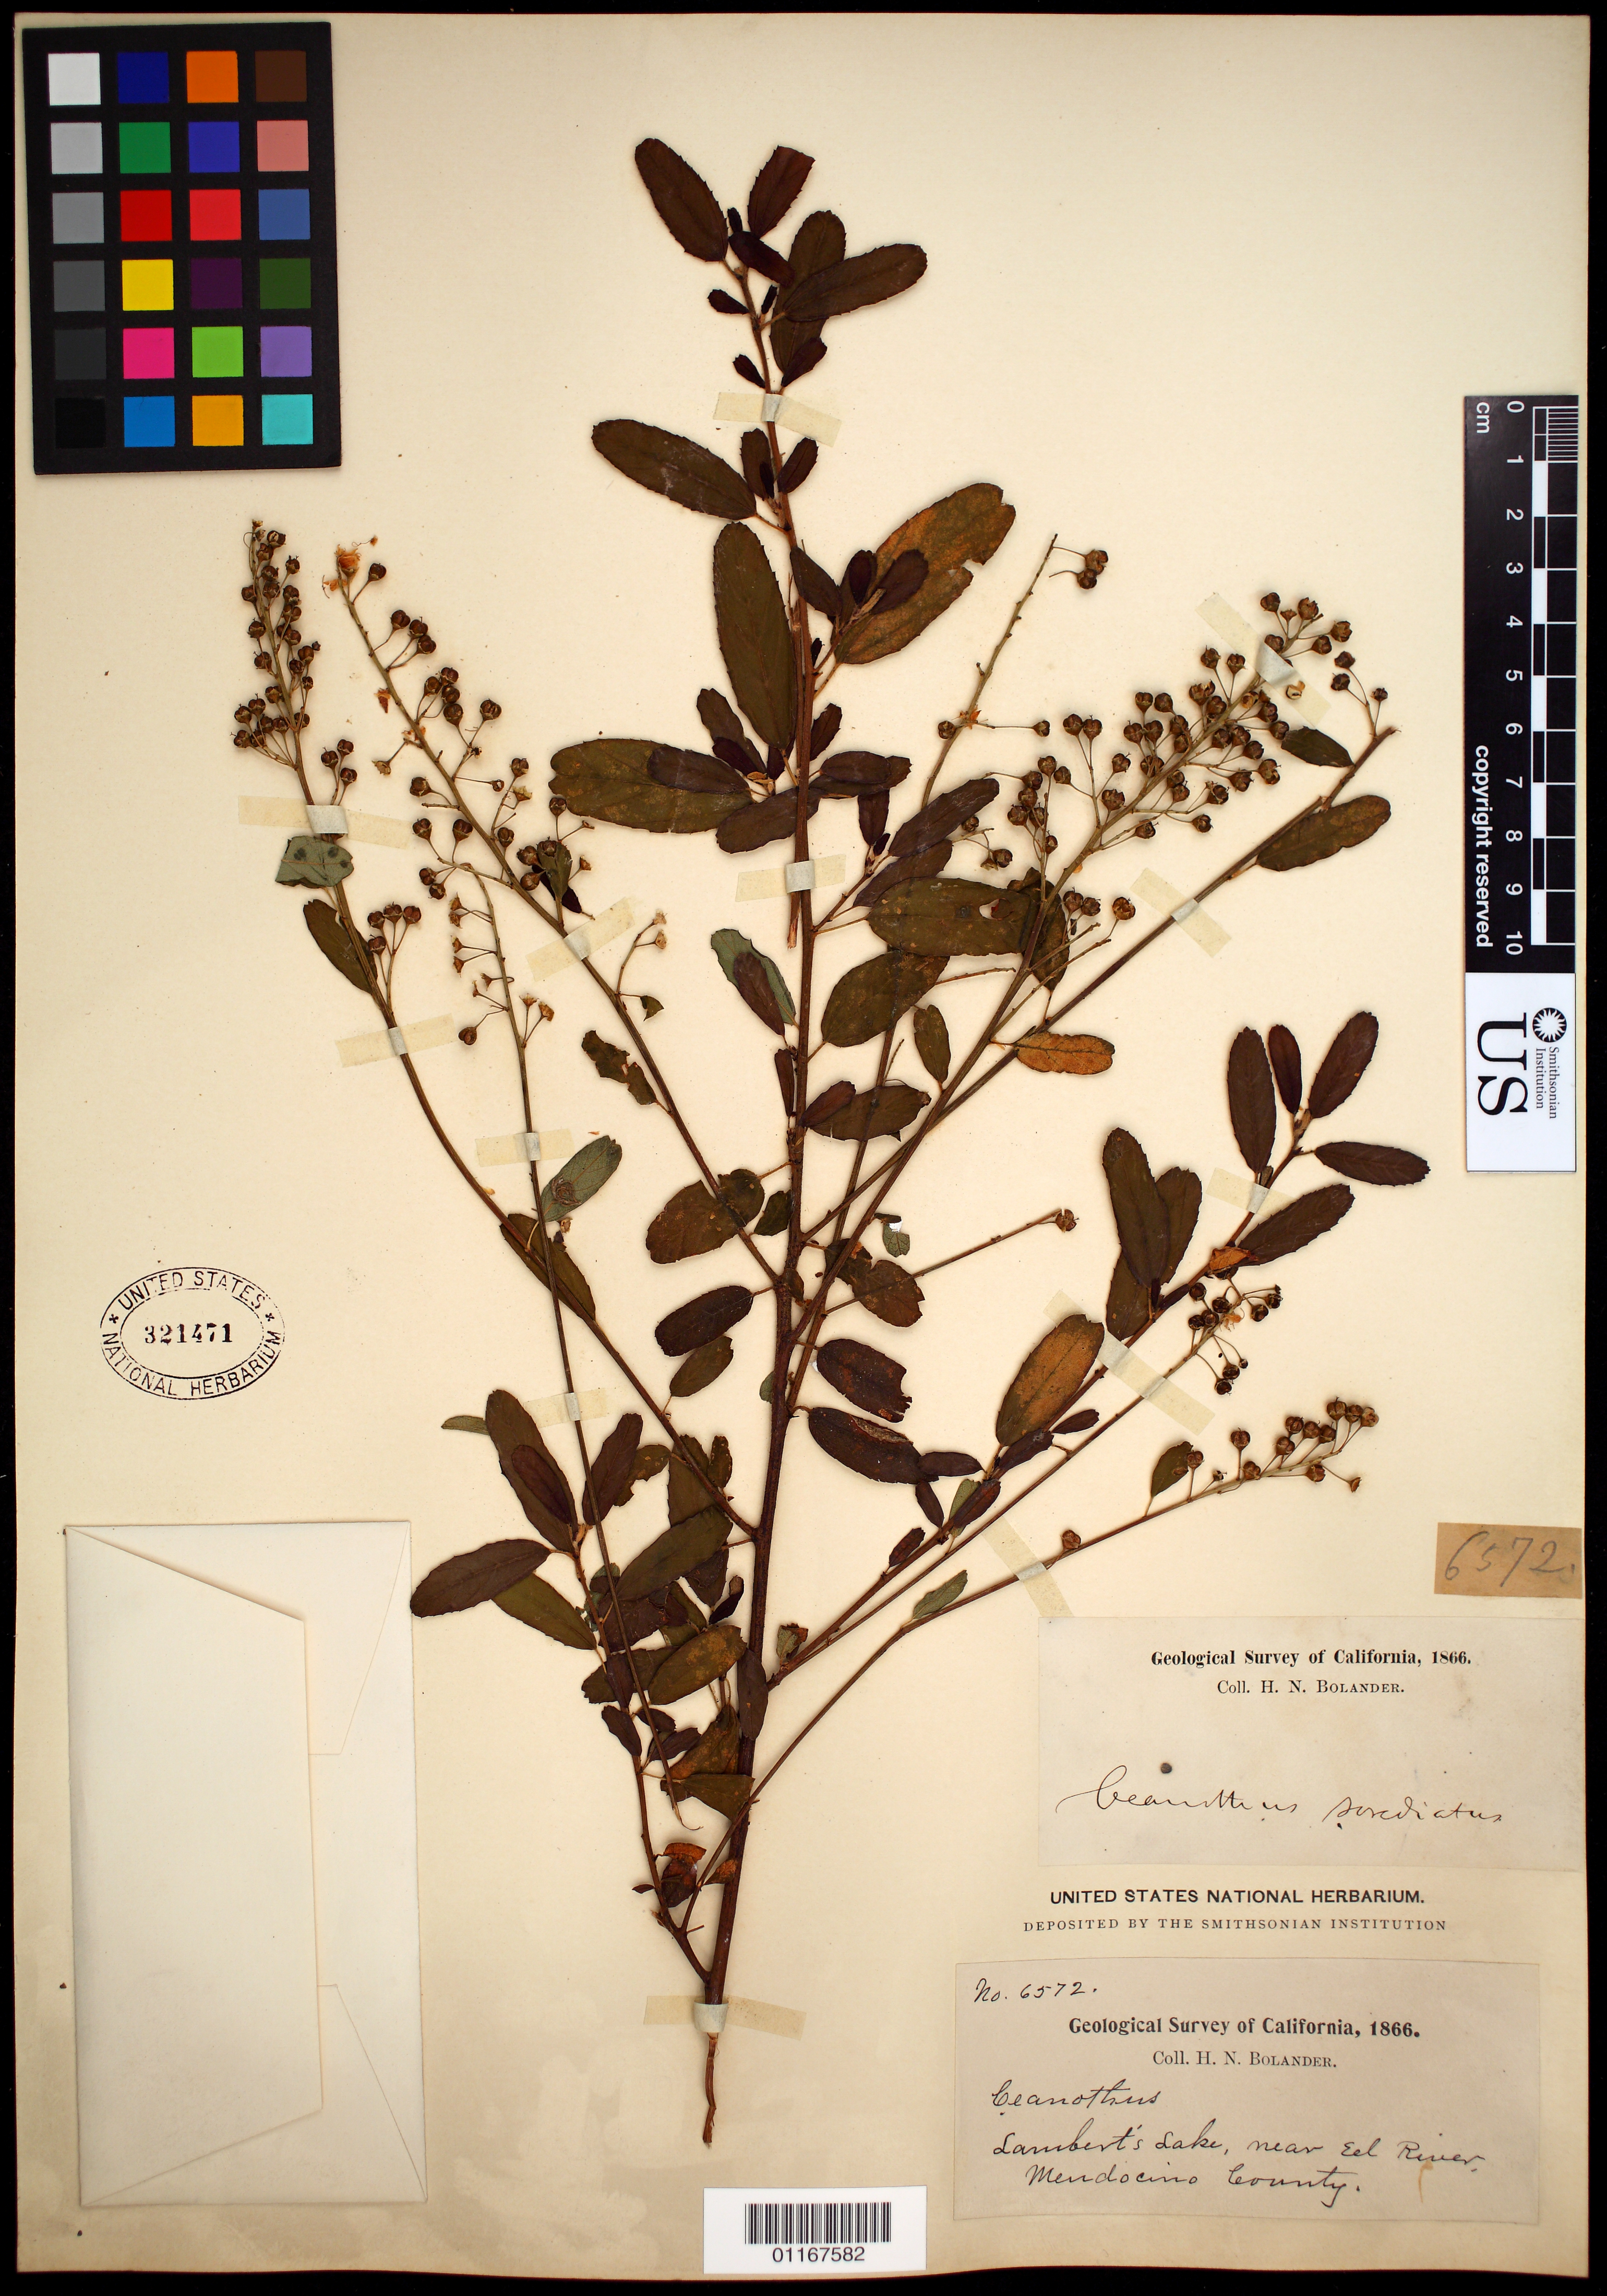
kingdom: Plantae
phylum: Tracheophyta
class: Magnoliopsida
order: Rosales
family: Rhamnaceae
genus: Ceanothus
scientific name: Ceanothus sorediatus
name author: Hook. & Arn.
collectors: H. Bolander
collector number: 6572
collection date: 1866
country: United States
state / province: California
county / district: Mendocino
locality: Lambert's Lake, near Eel River.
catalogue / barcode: US 321471